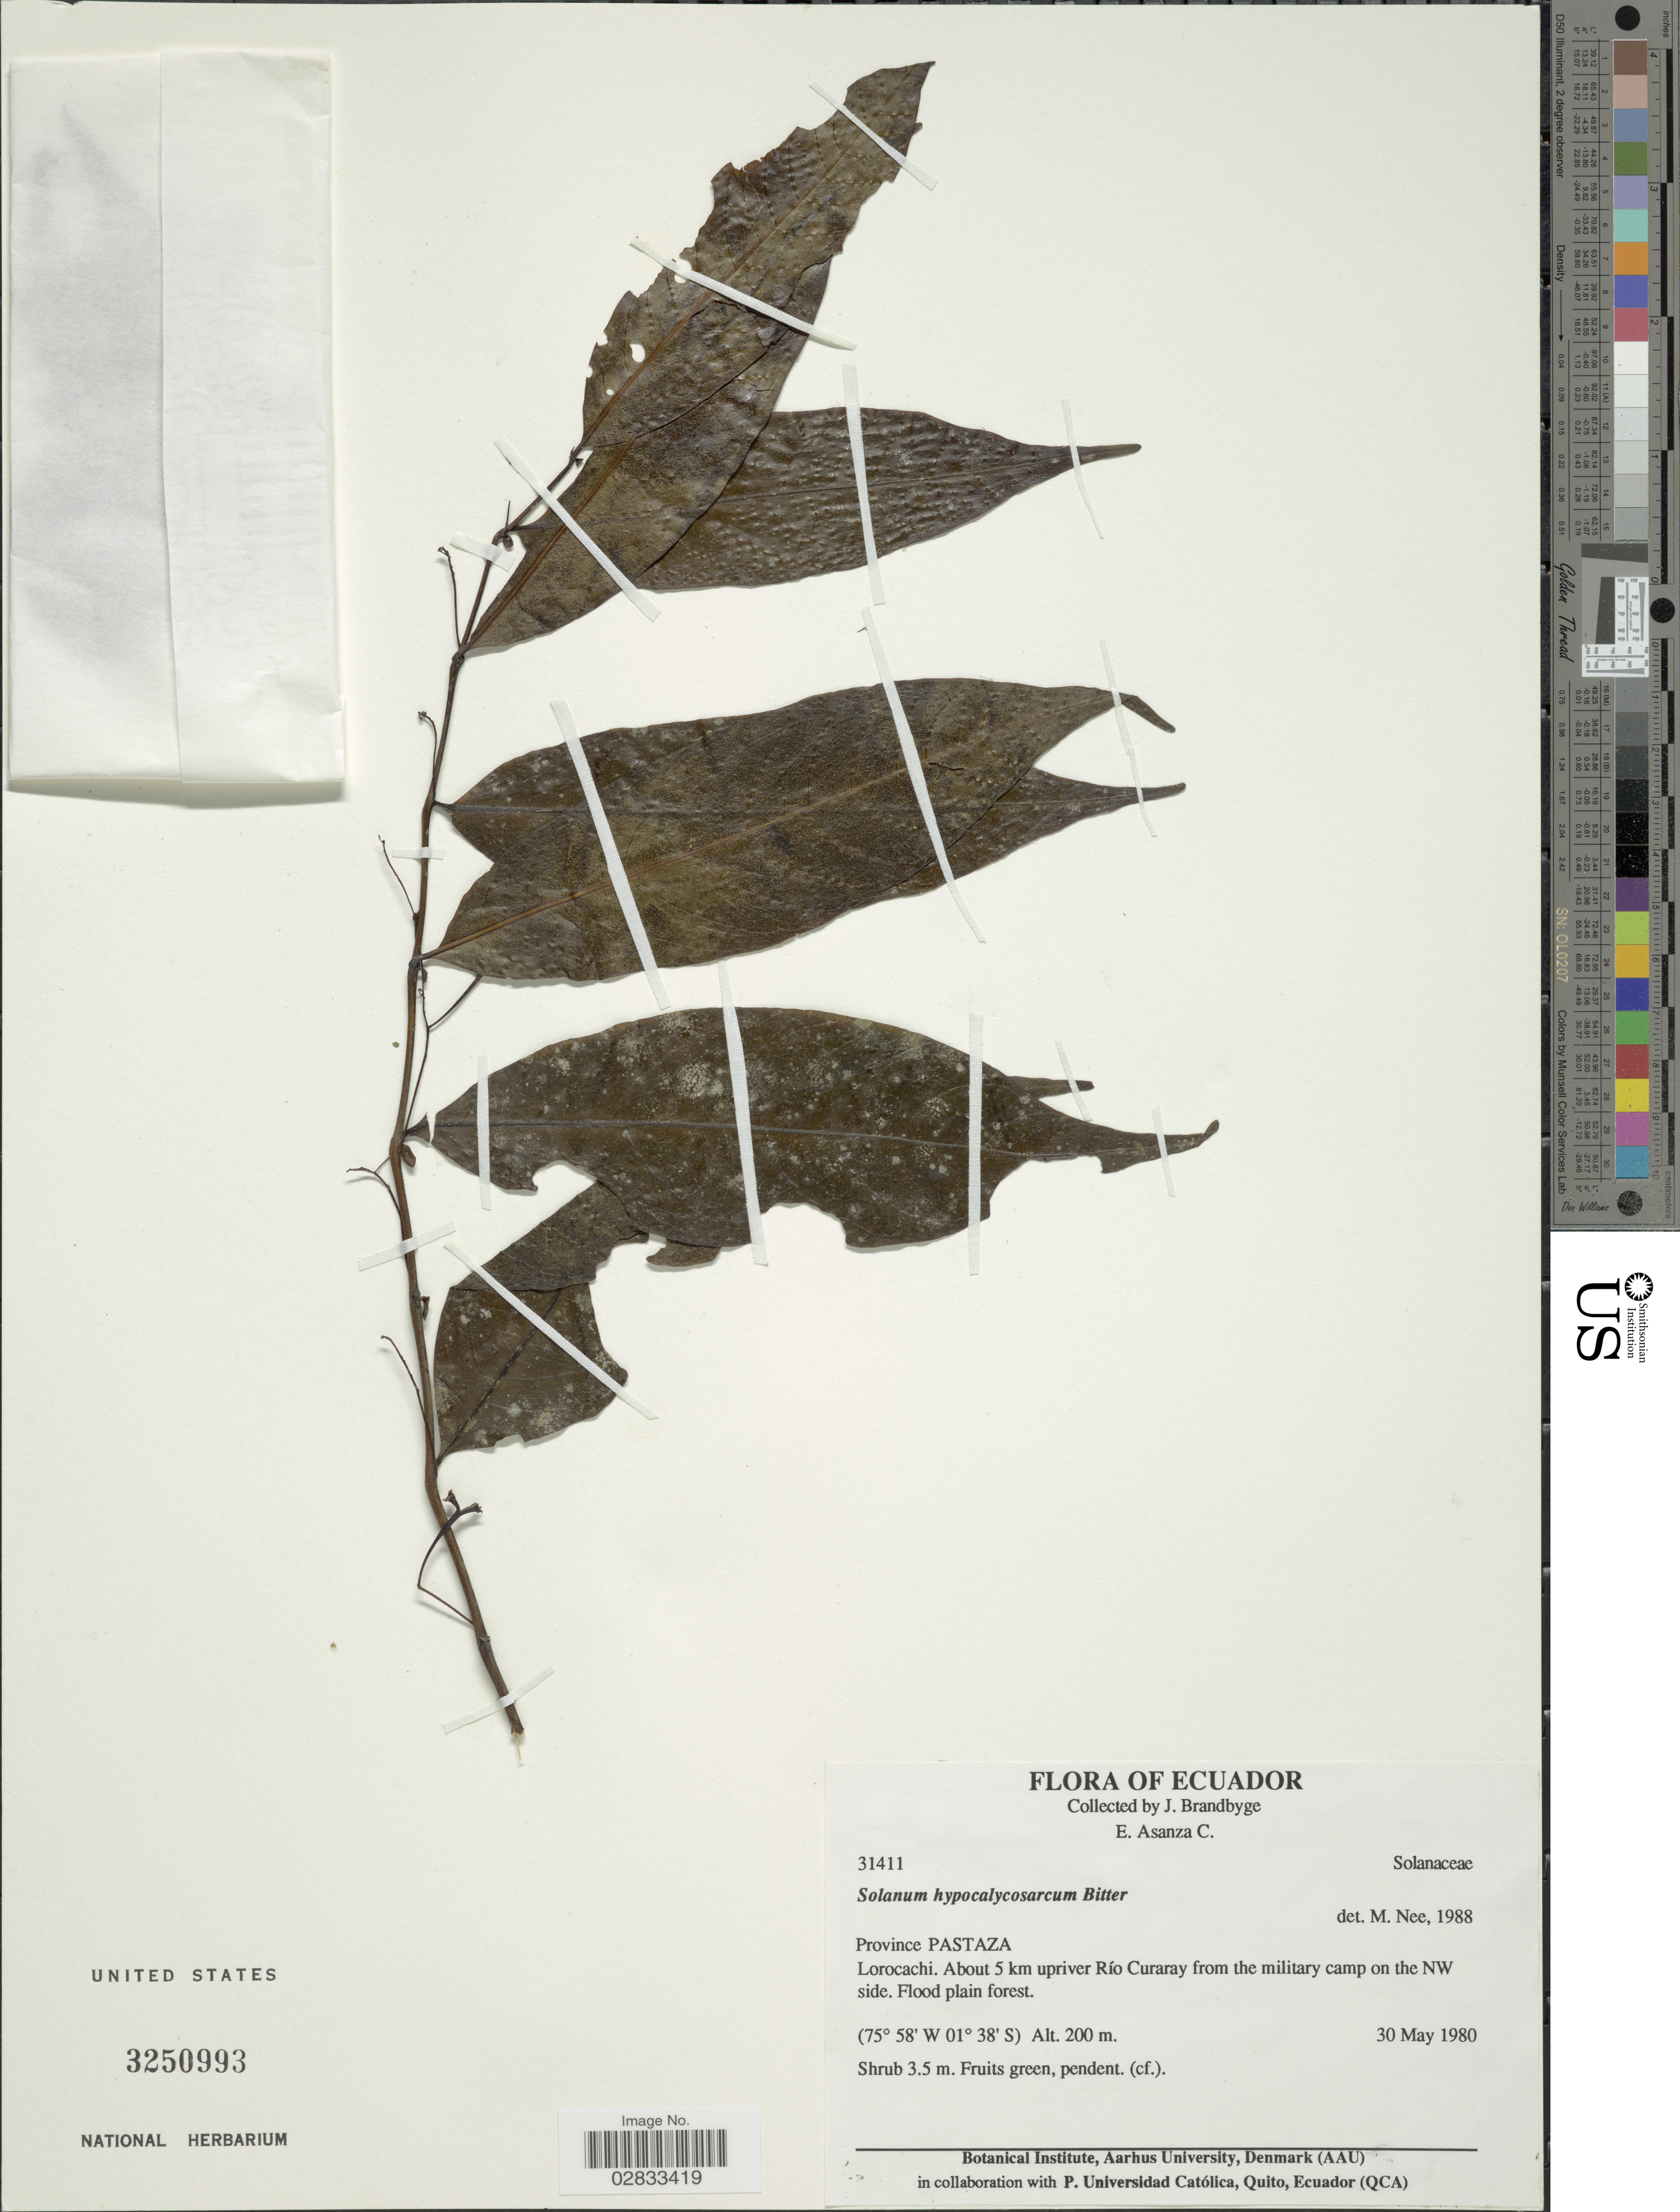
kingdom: Plantae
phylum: Tracheophyta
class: Magnoliopsida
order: Solanales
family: Solanaceae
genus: Solanum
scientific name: Solanum hypocalycosarcum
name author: Bitter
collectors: J. Brandbyge & E. Asanza C.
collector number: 31411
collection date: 1980-05-30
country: Ecuador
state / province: Pastaza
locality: Province Pastaza, Lorocachi. About 5 km upriver Río Curaray from the military camp on the NW side.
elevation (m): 200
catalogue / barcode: US 3250993